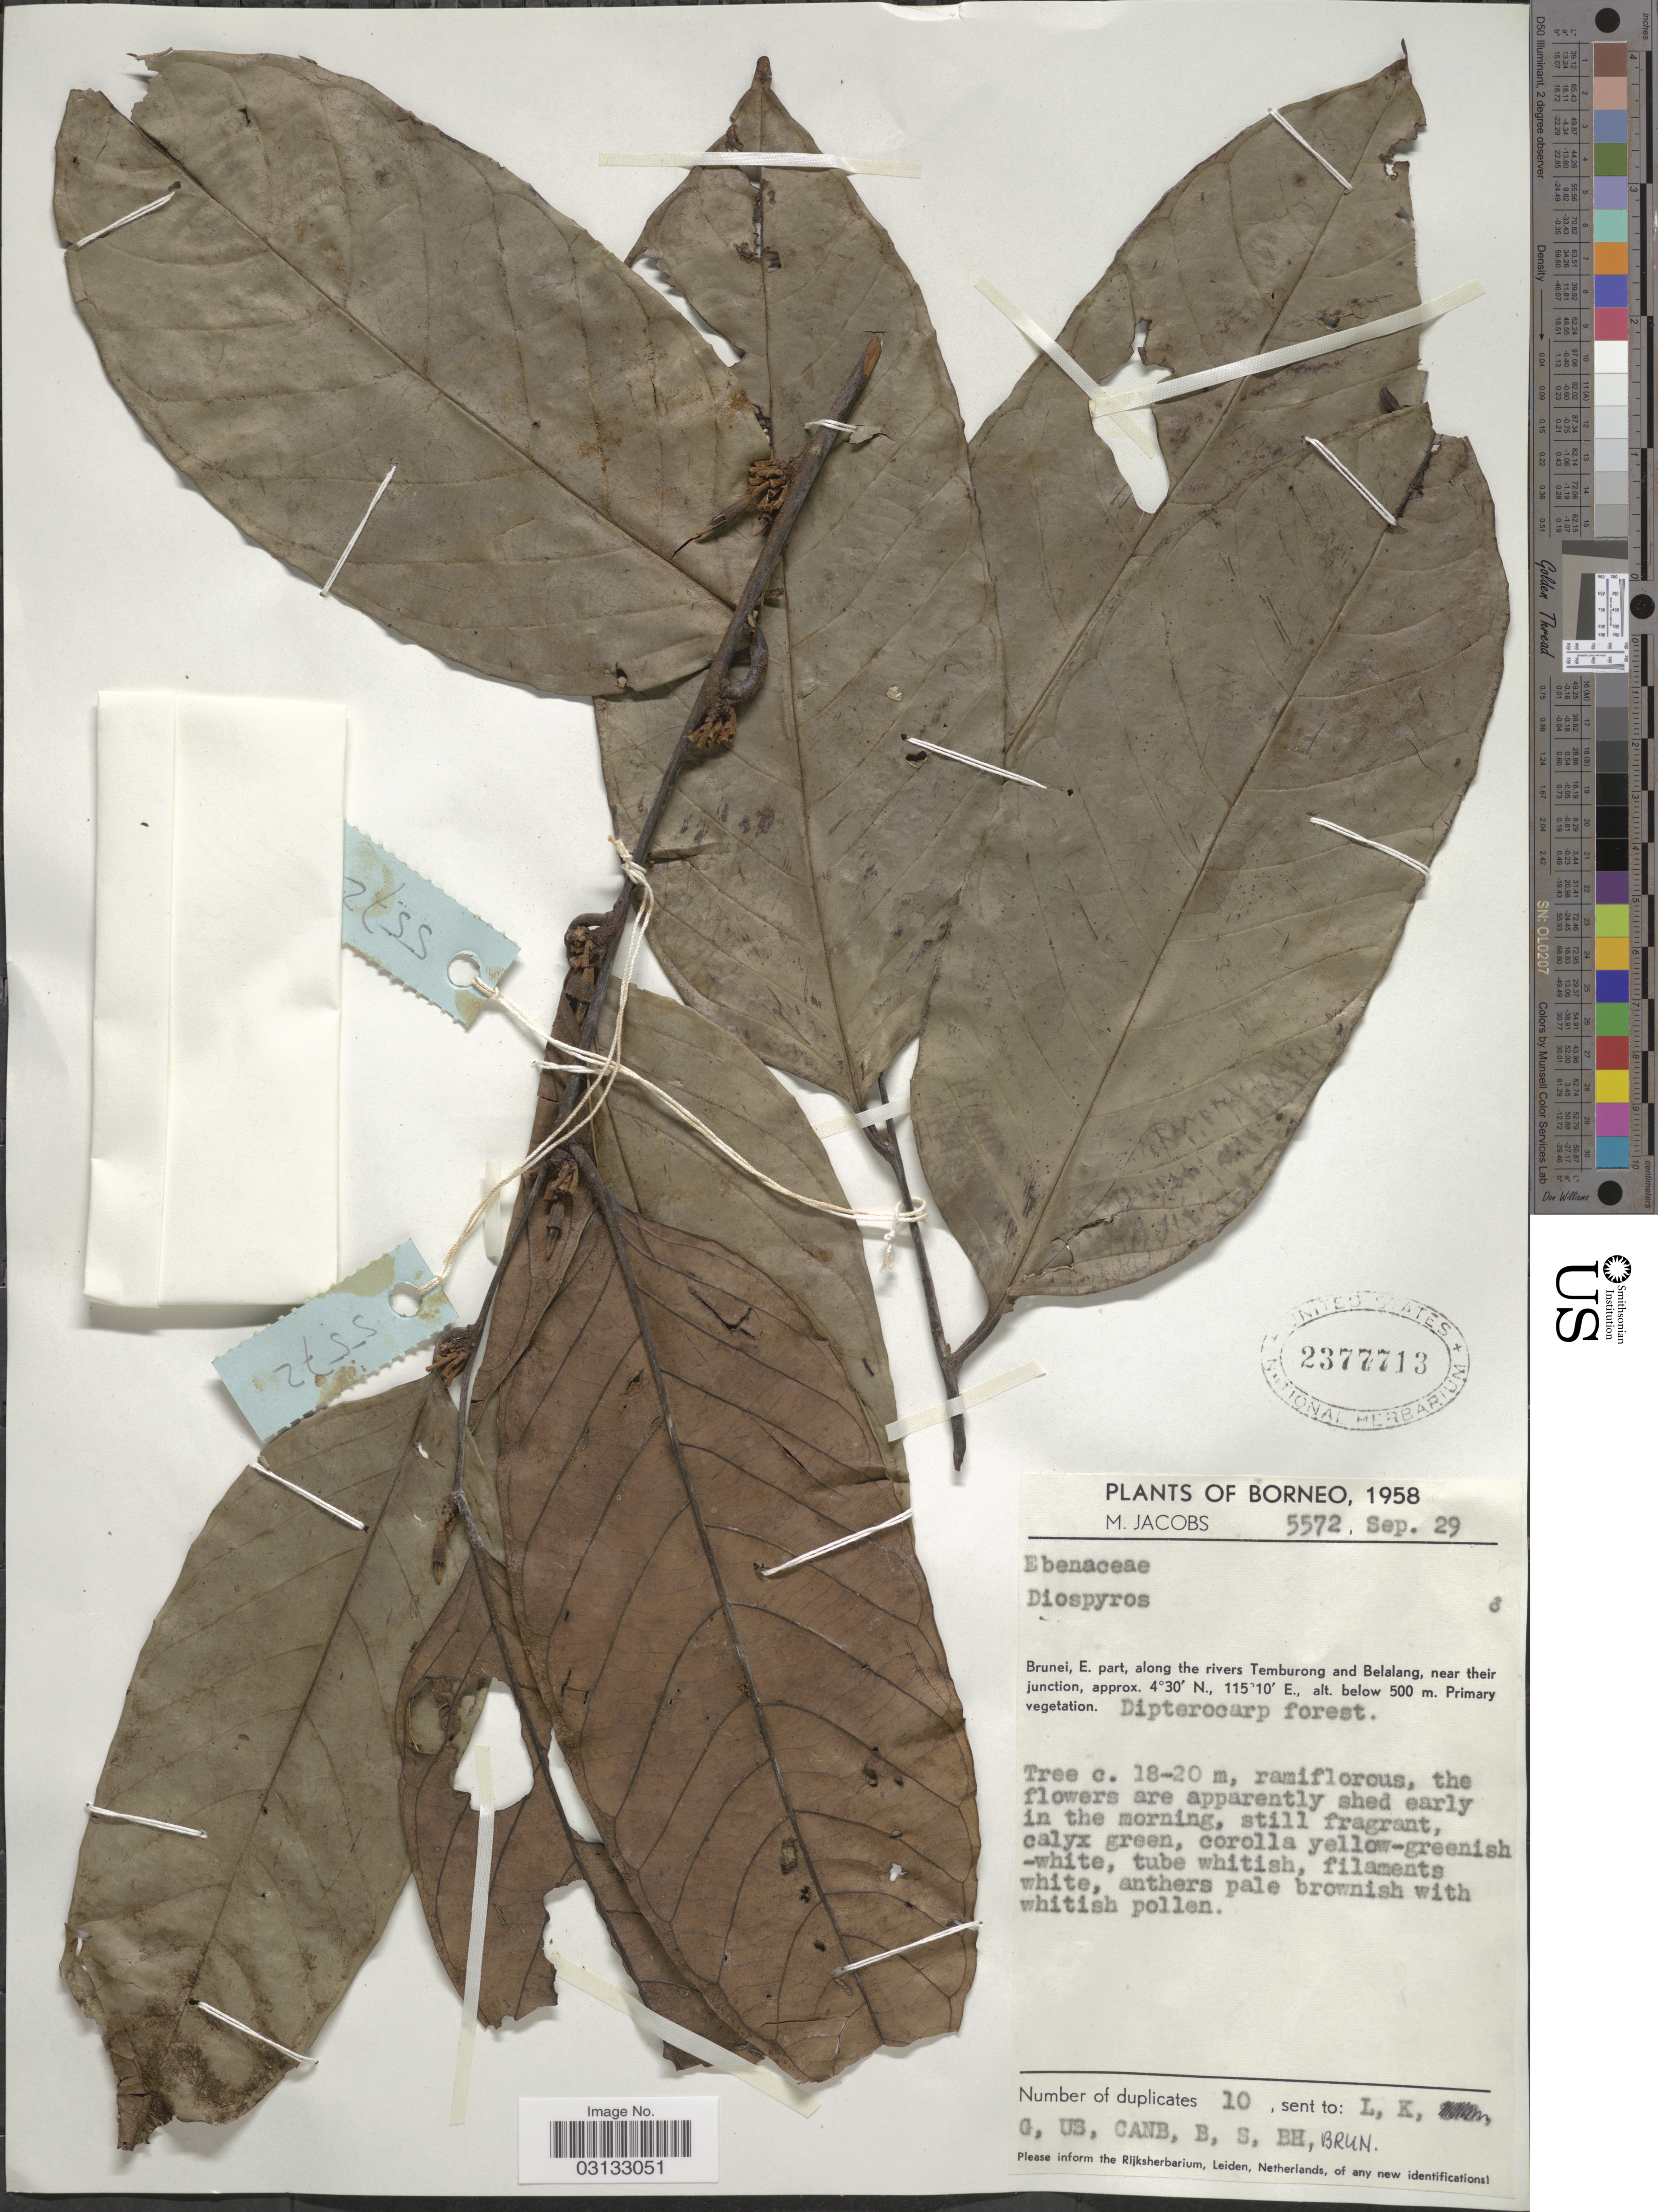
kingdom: Plantae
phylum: Tracheophyta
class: Magnoliopsida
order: Ericales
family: Ebenaceae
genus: Diospyros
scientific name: Diospyros sp.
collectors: M. Jacobs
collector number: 5572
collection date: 1958-09-29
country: Brunei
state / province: Brunei and Muara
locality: Borneo, Brunei, E. part, along the rivers Temburong and Belalang, near their junction.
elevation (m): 500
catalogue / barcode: US 2377713